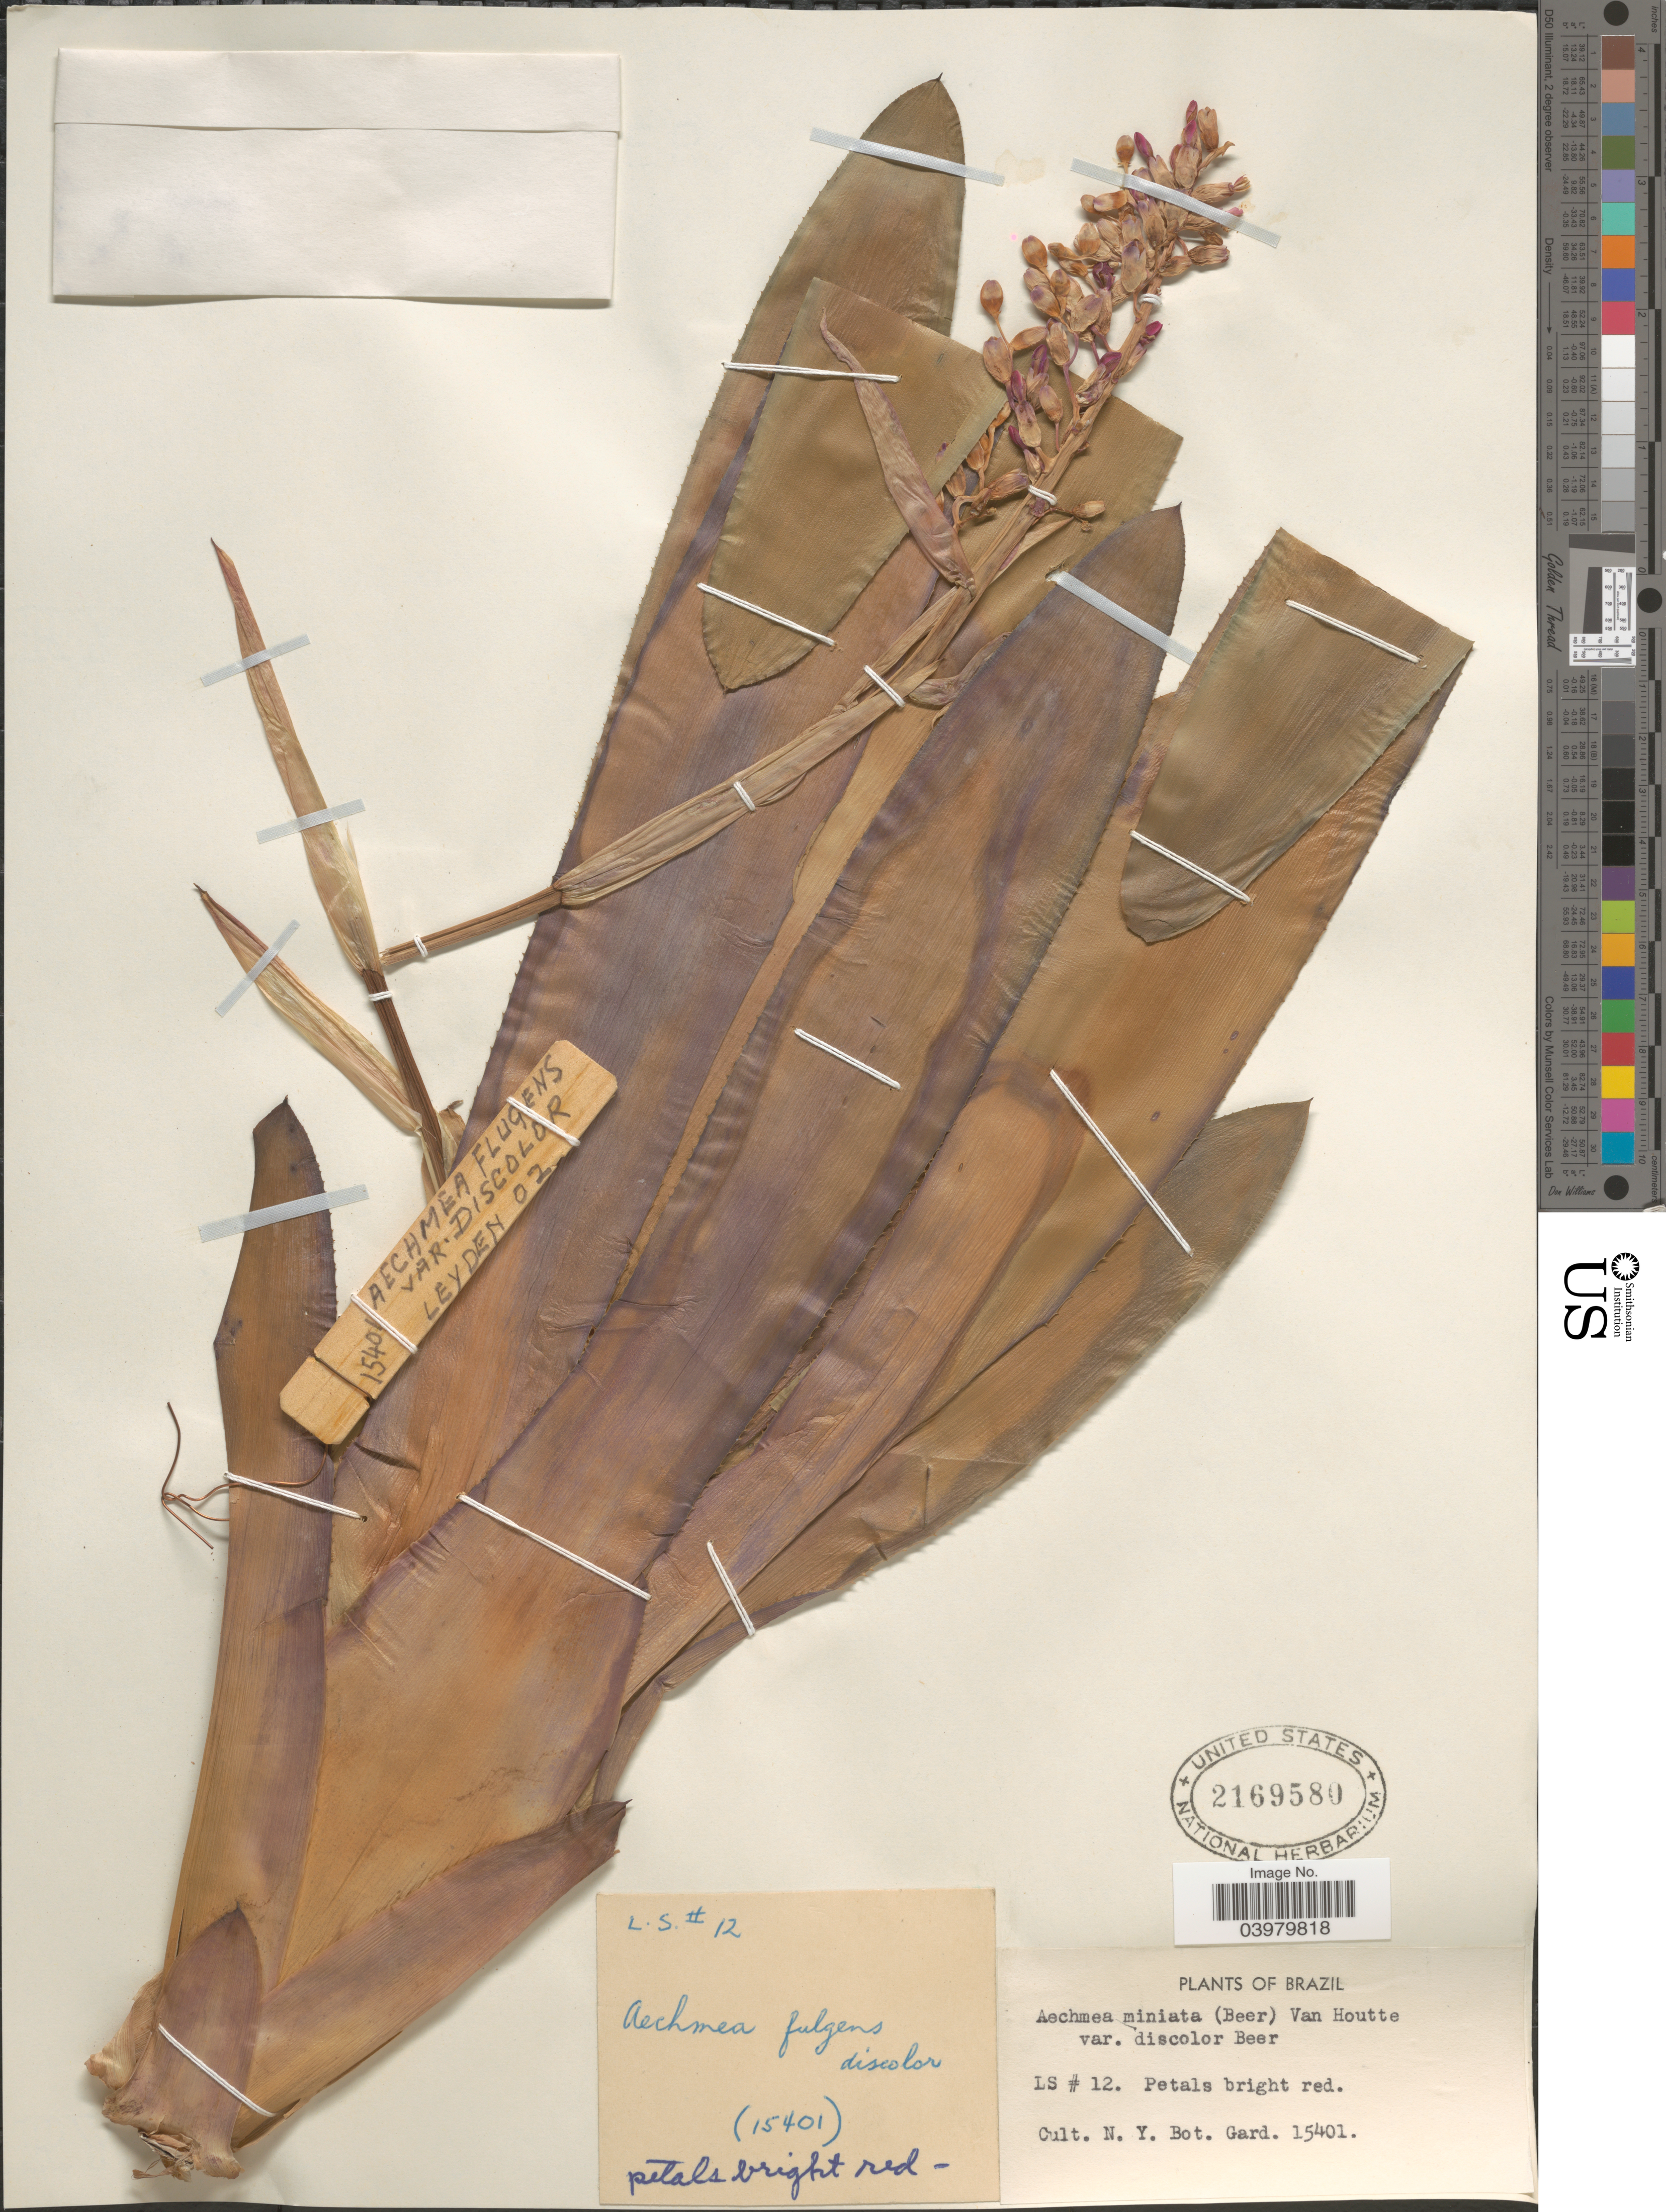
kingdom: Plantae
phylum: Tracheophyta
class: Liliopsida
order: Poales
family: Bromeliaceae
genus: Aechmea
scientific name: Aechmea miniata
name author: (Beer) Baker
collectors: L. S.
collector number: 12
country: United States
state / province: New York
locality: Cult. N.Y. Bot. Gard. 15401.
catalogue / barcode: US 2169580